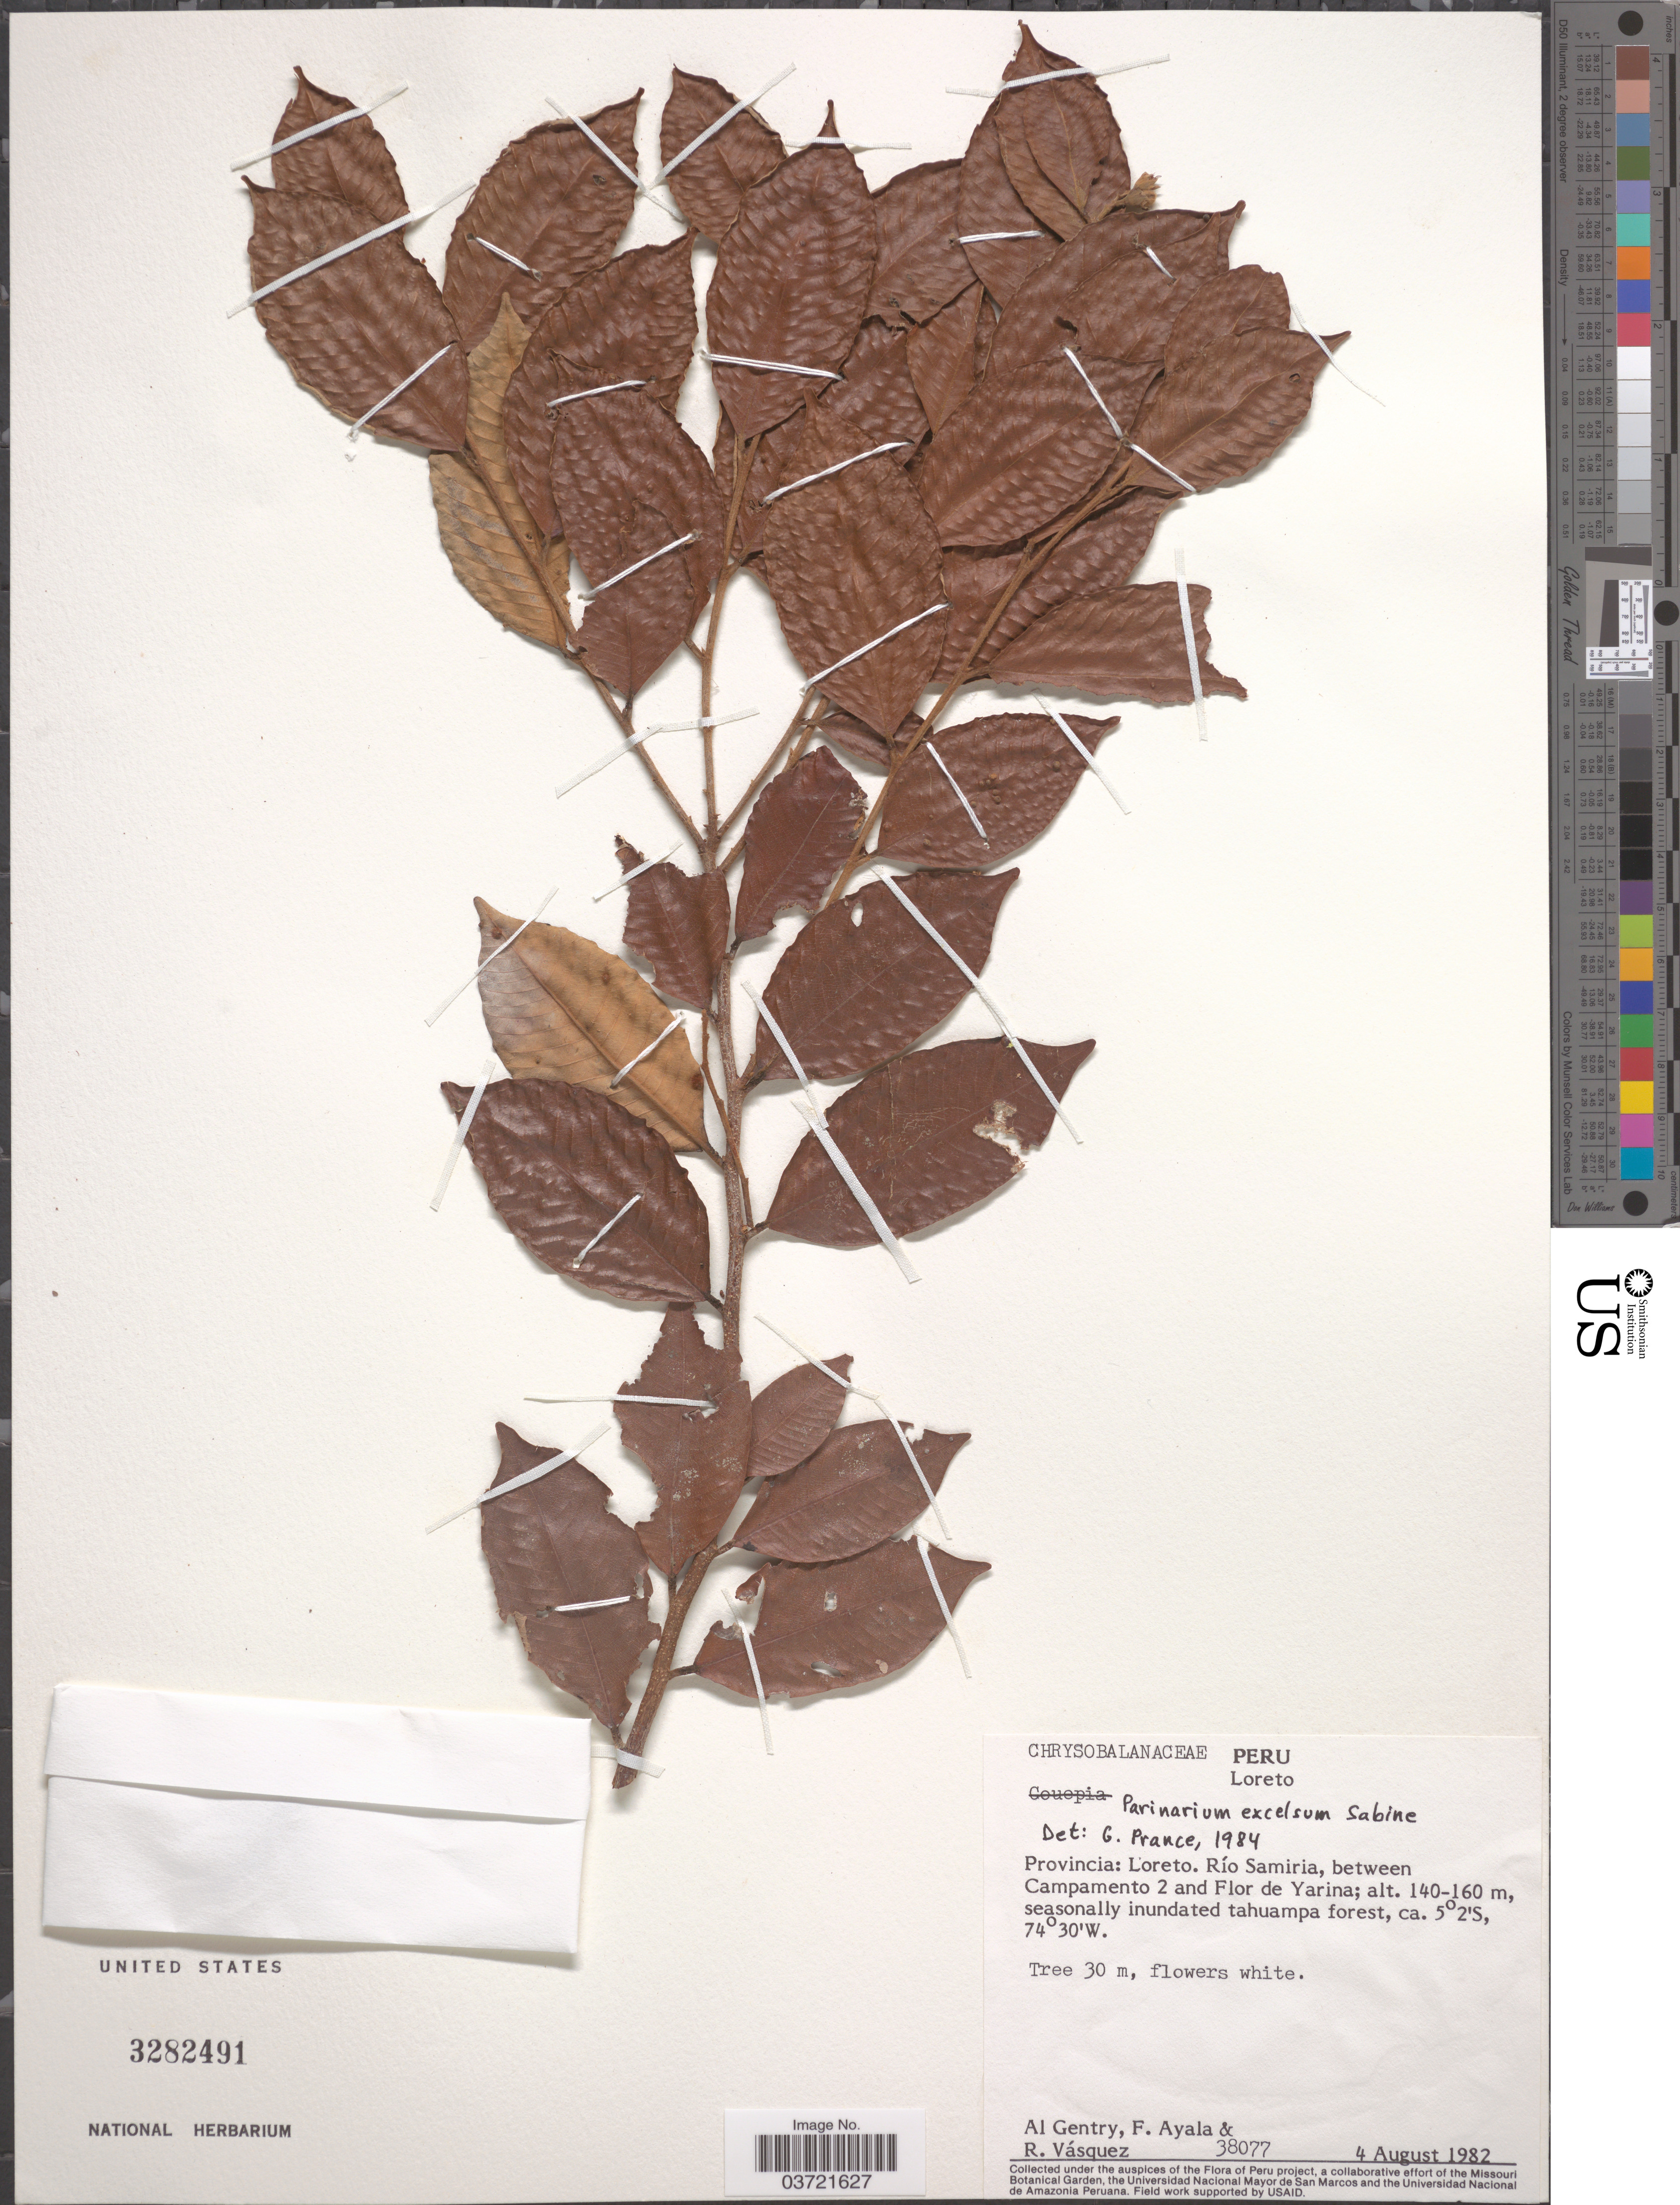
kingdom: Plantae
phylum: Tracheophyta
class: Magnoliopsida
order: Malpighiales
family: Chrysobalanaceae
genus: Parinari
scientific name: Parinari excelsa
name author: Sabine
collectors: A. H. Gentry, F. Ayala & R. Vásquez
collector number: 38077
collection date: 1982-08-04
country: Peru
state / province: Loreto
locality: Río Samiria, between Campamento 2 and Flor de Yarina.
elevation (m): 140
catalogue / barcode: US 3282491